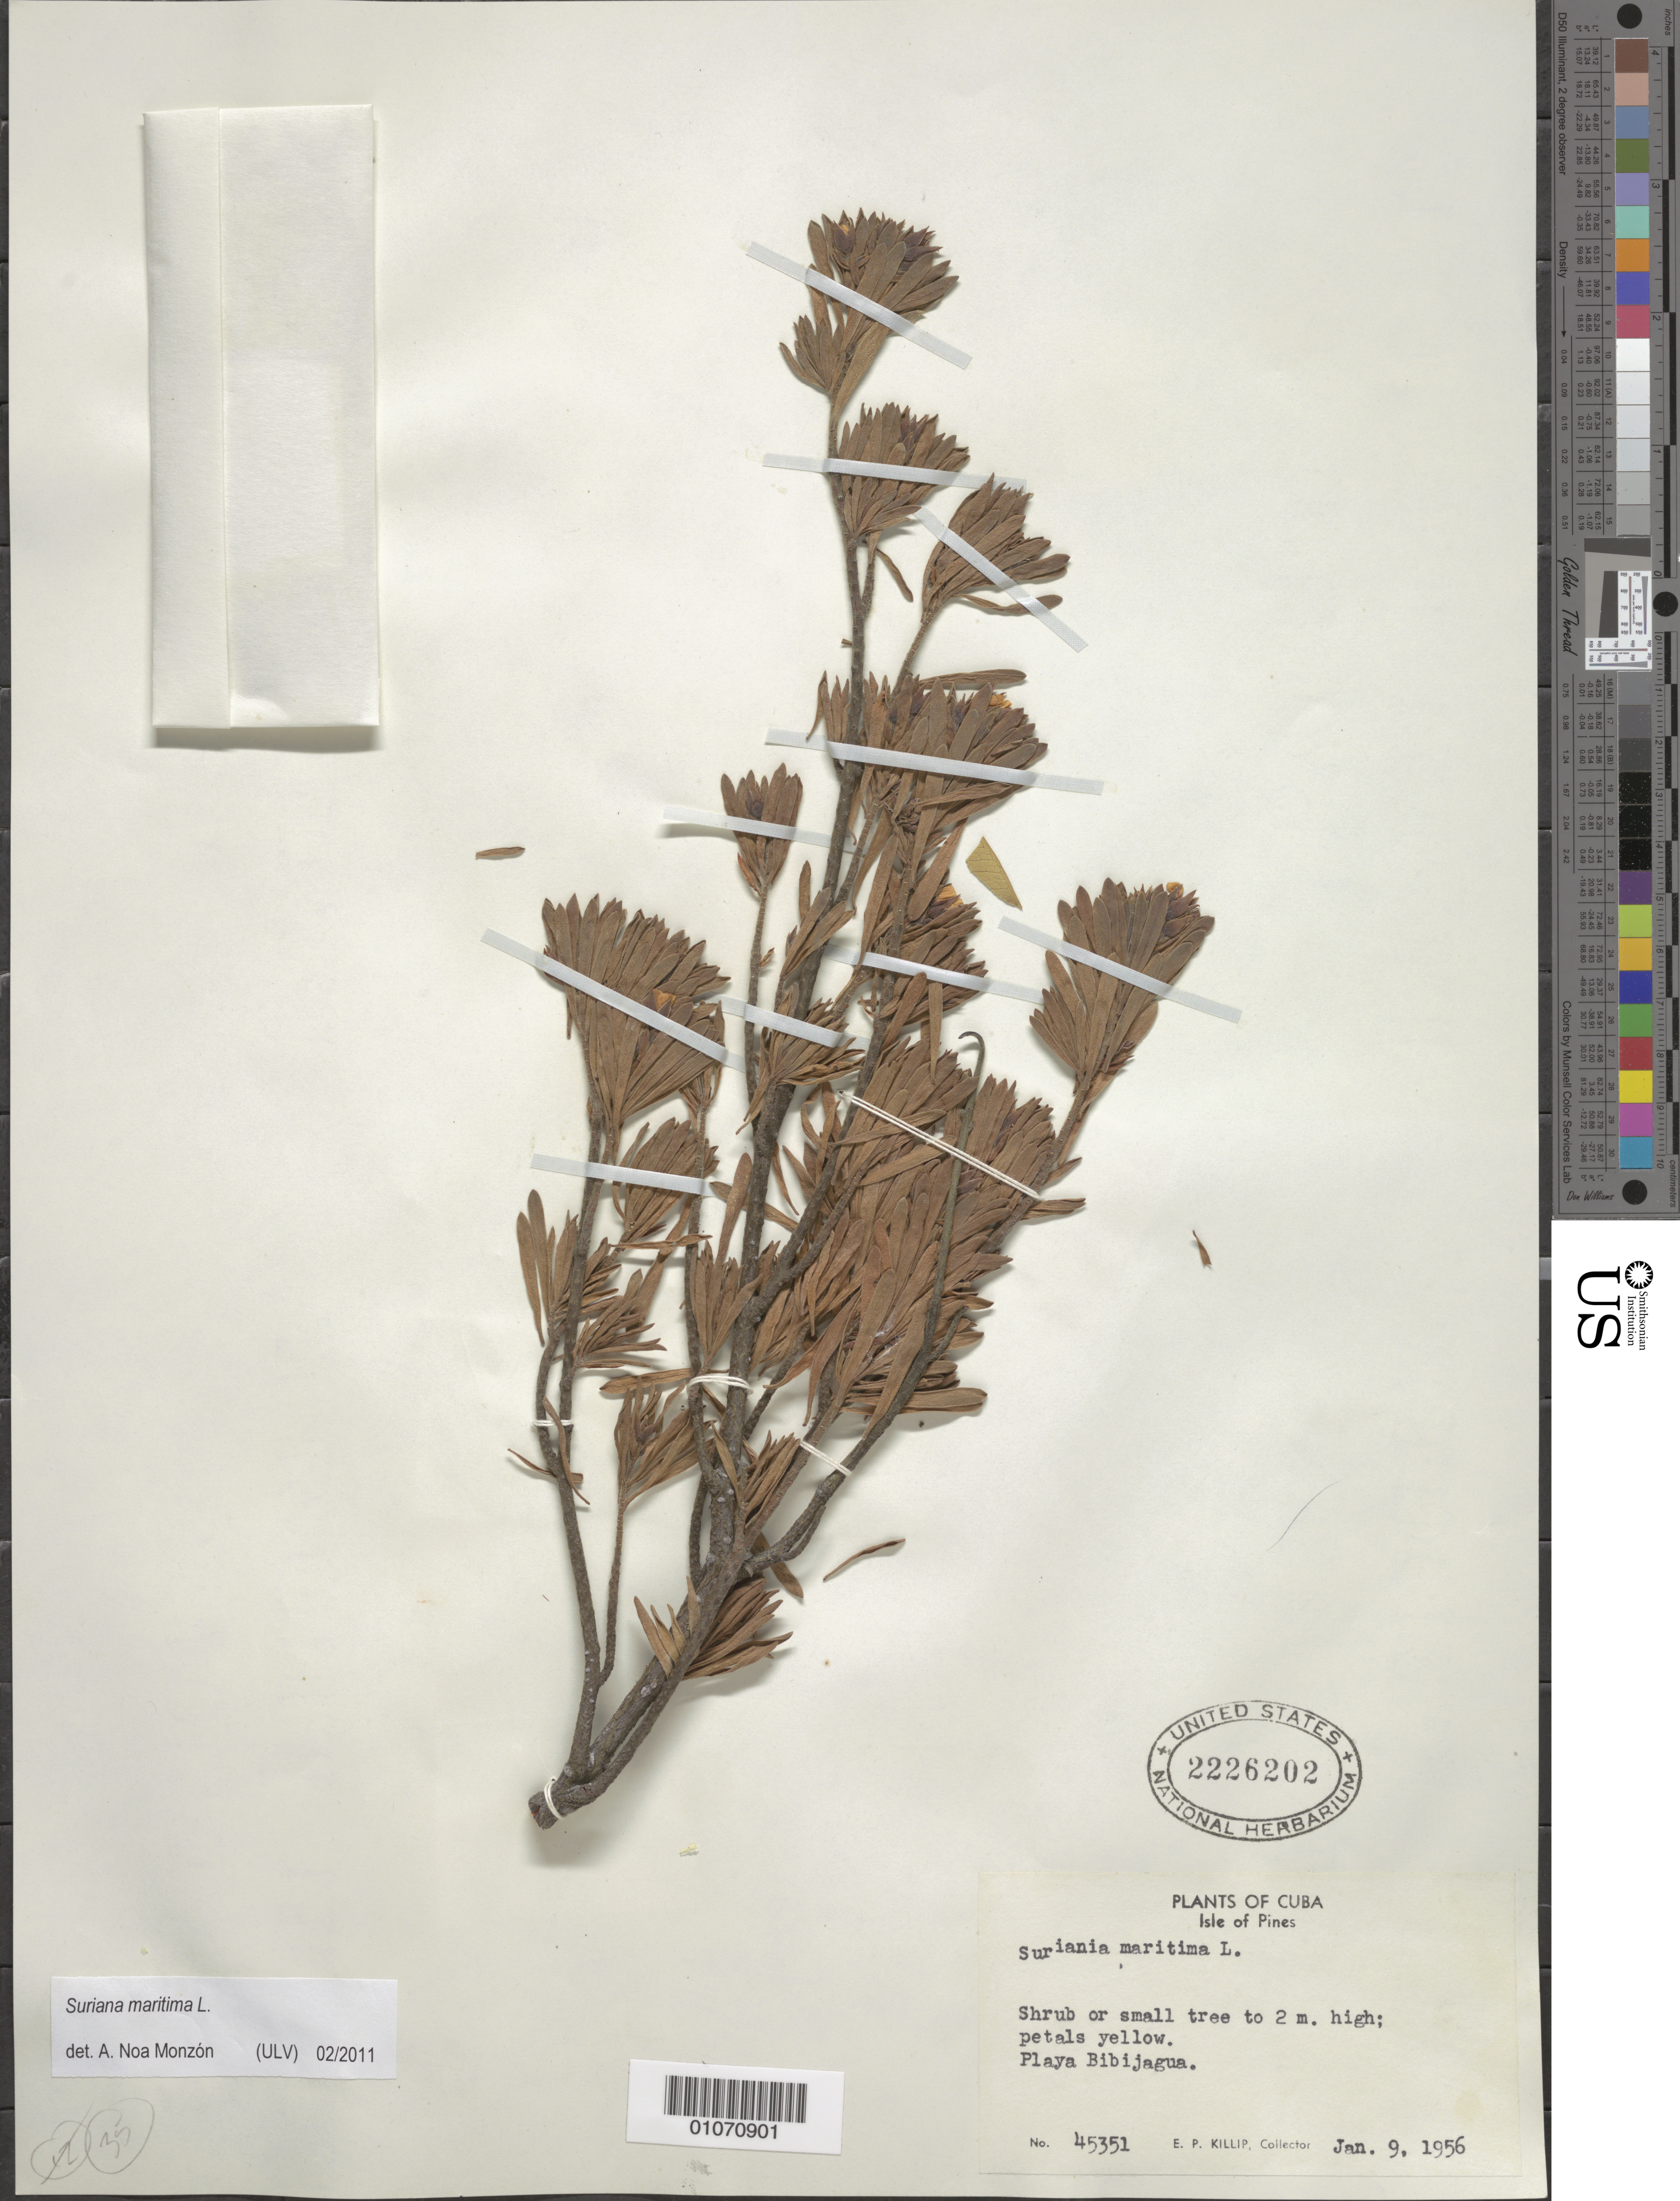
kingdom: Plantae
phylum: Tracheophyta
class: Magnoliopsida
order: Fabales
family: Surianaceae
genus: Suriana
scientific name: Suriana maritima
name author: L.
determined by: Noa Monzón, A.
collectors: E. P. Killip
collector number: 45351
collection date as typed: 09 Jan 1956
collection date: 1956-01-09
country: Cuba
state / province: Isla de La Juventud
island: Isla de la Juventud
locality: Playa Bibijagua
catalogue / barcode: US 2226202